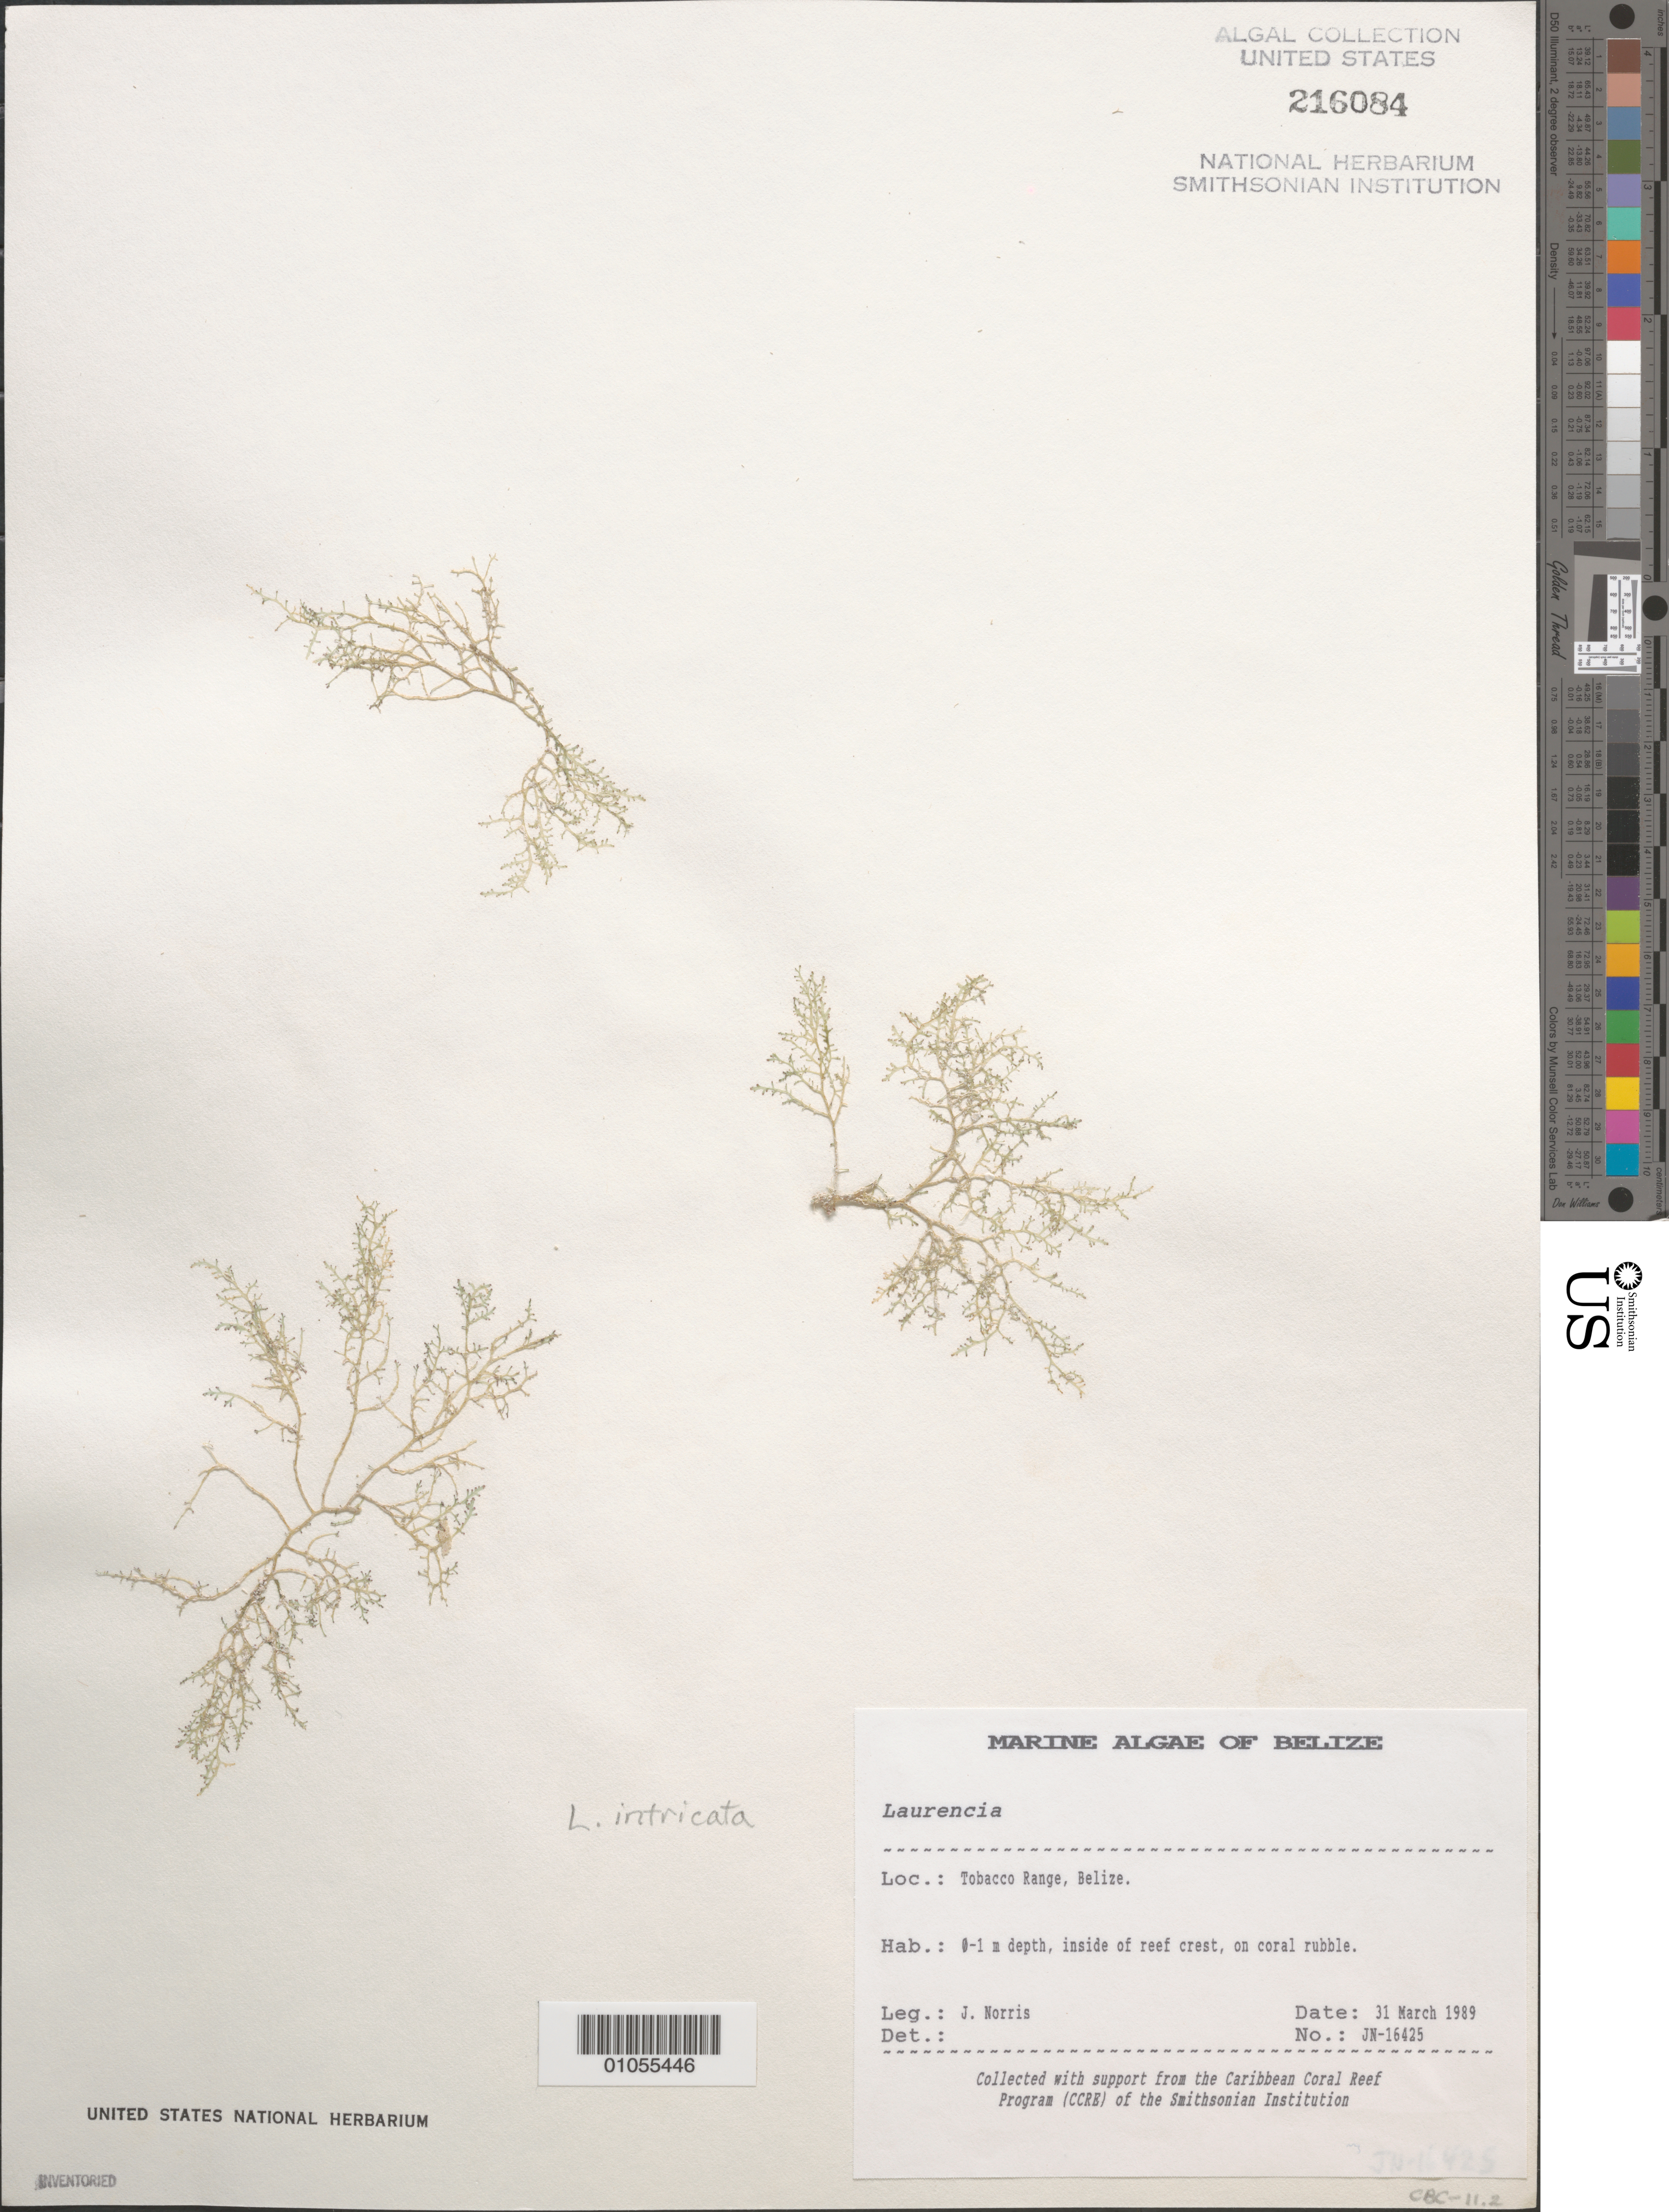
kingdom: Plantae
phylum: Rhodophyta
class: Florideophyceae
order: Ceramiales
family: Rhodomelaceae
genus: Laurencia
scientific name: Laurencia intricata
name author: J.V.Lamouroux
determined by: Norris, James N.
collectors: J. N. Norris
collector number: JN-16425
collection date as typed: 31 Mar 1989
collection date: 1989-03-31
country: Belize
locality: Tobacco Range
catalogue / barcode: US 216084